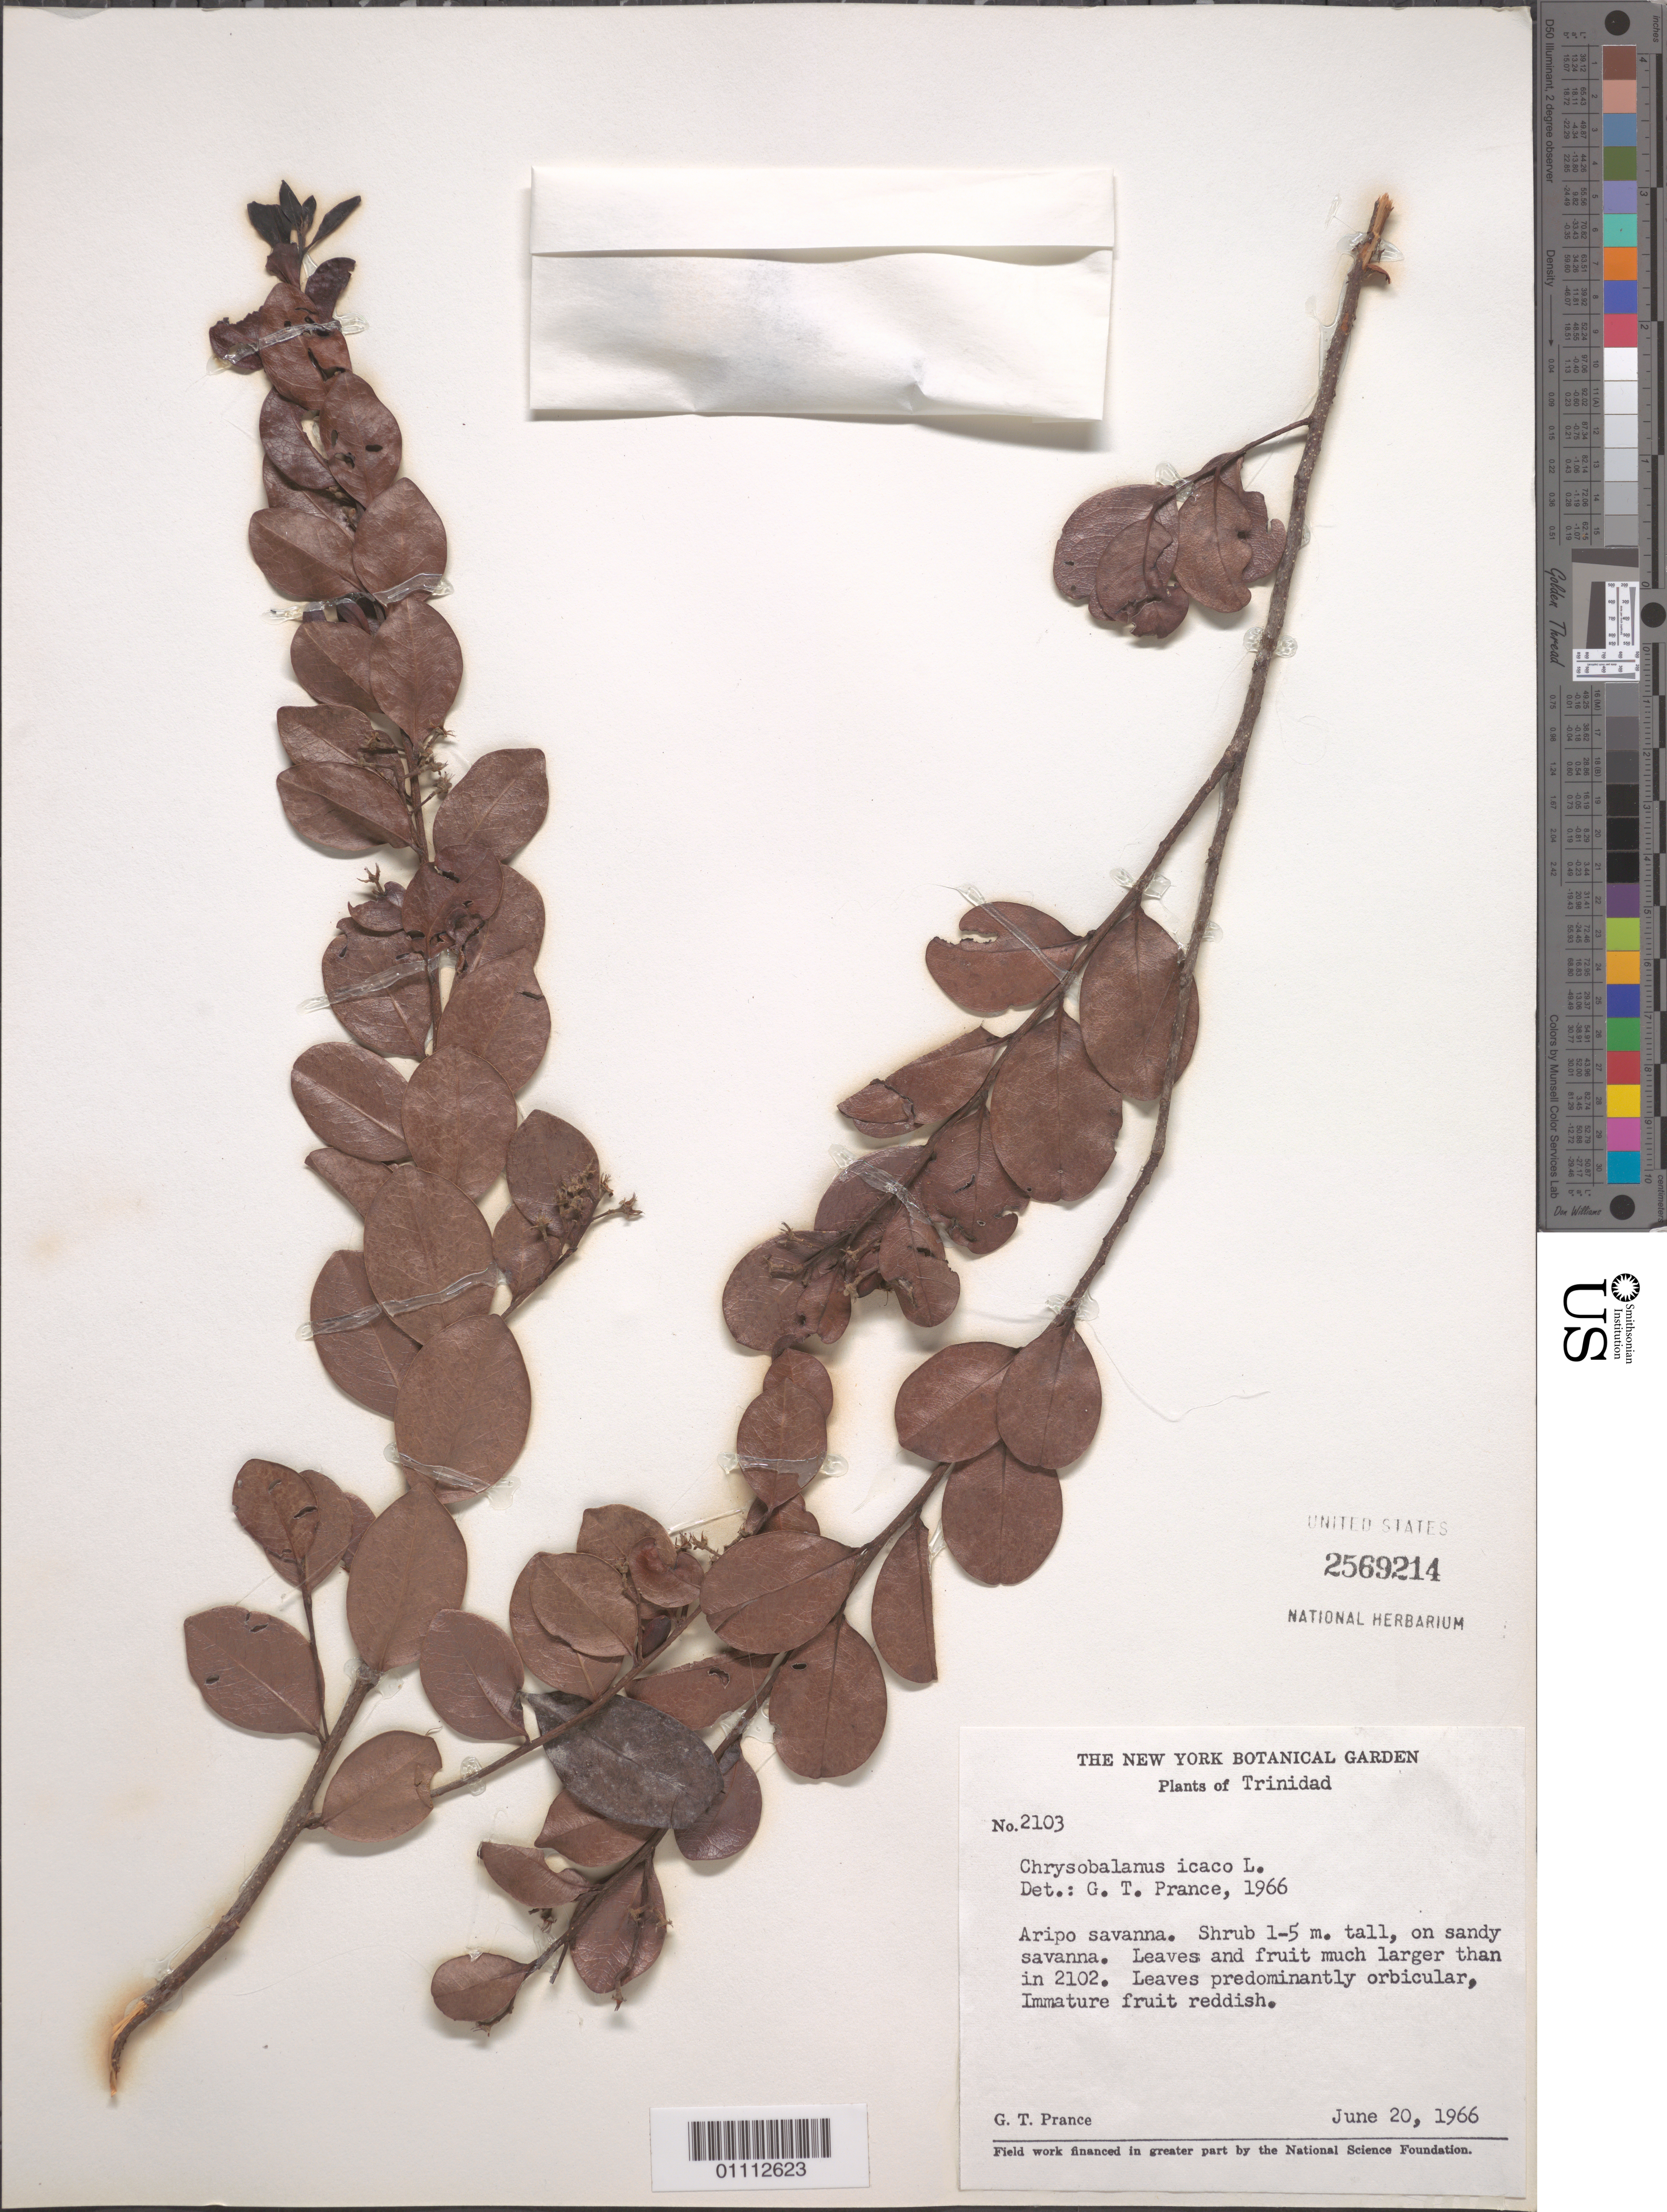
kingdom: Plantae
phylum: Tracheophyta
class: Magnoliopsida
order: Malpighiales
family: Chrysobalanaceae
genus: Chrysobalanus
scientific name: Chrysobalanus icaco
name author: L.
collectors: G. T. Prance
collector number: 2103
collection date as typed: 20 Jun 1966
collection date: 1966-06-20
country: Trinidad and Tobago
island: Trinidad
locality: Aripo Savanna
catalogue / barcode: US 2569214